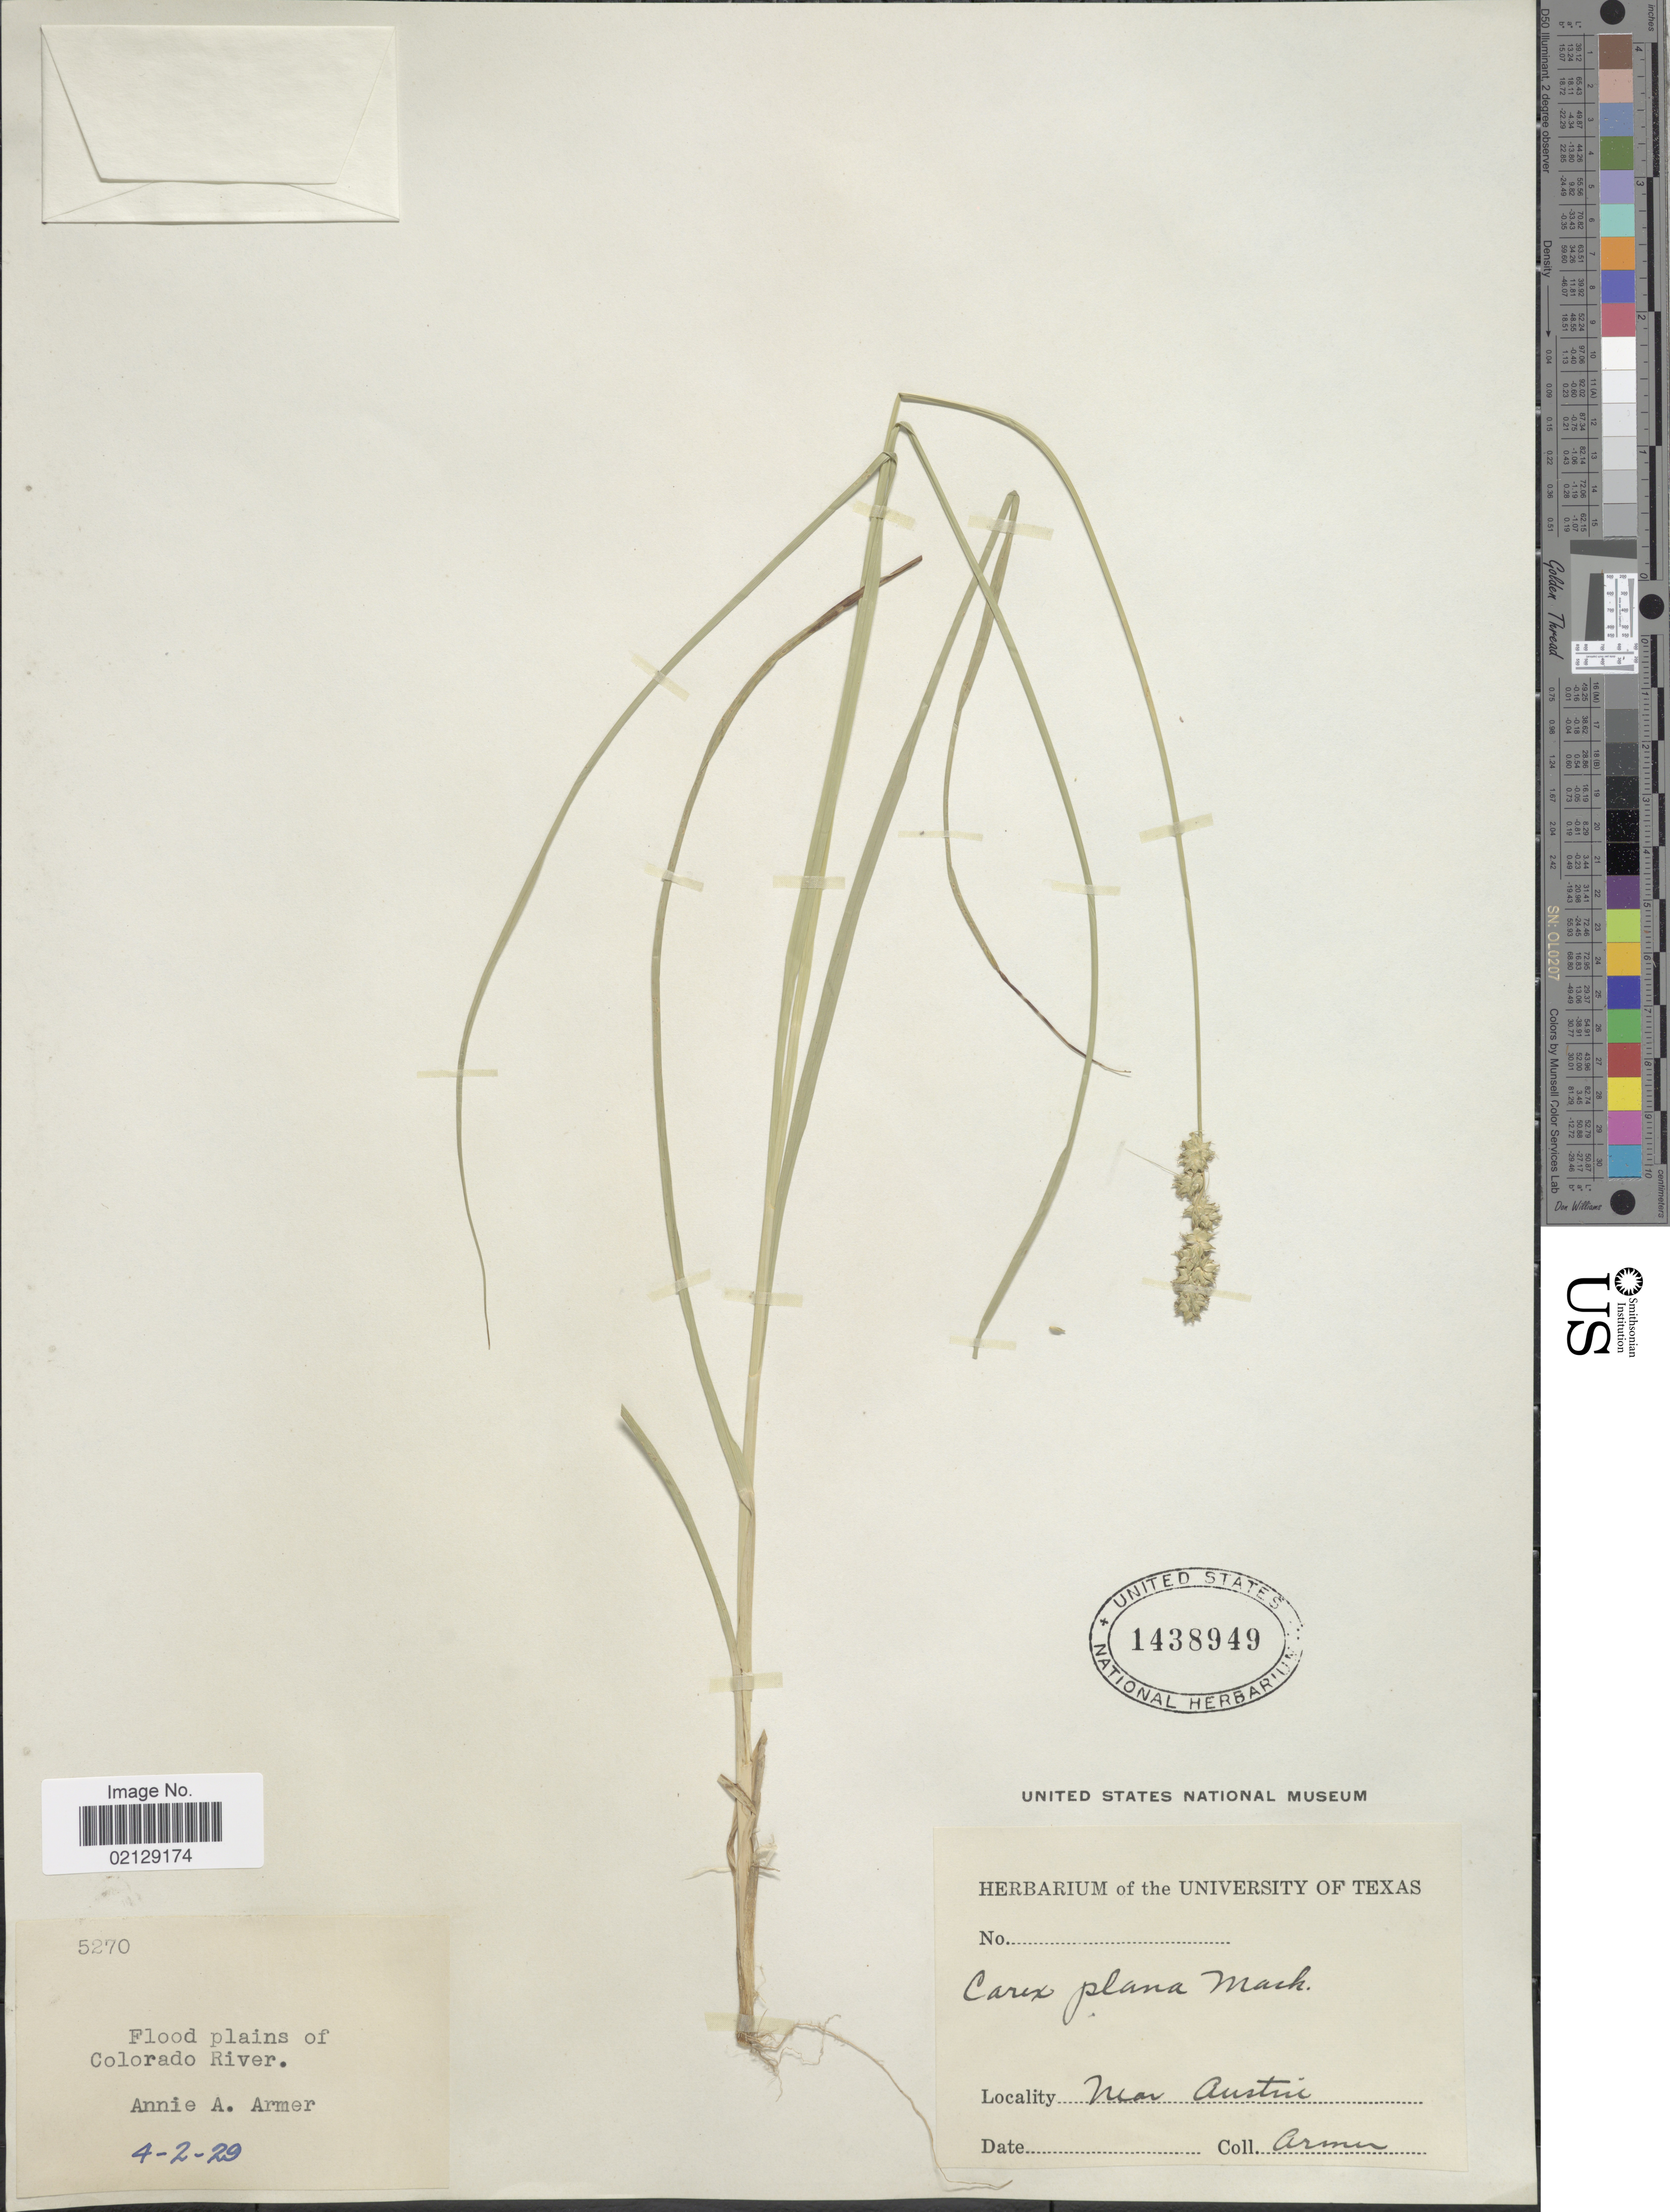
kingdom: Plantae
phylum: Tracheophyta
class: Liliopsida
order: Poales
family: Cyperaceae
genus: Carex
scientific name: Carex muehlenbergii var. enervis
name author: Boott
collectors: A. Armer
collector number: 5270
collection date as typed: Transcribed d/m/y: 2/4/29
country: United States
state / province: Texas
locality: Flood plains of Colorado River, near Austin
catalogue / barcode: US 1438949